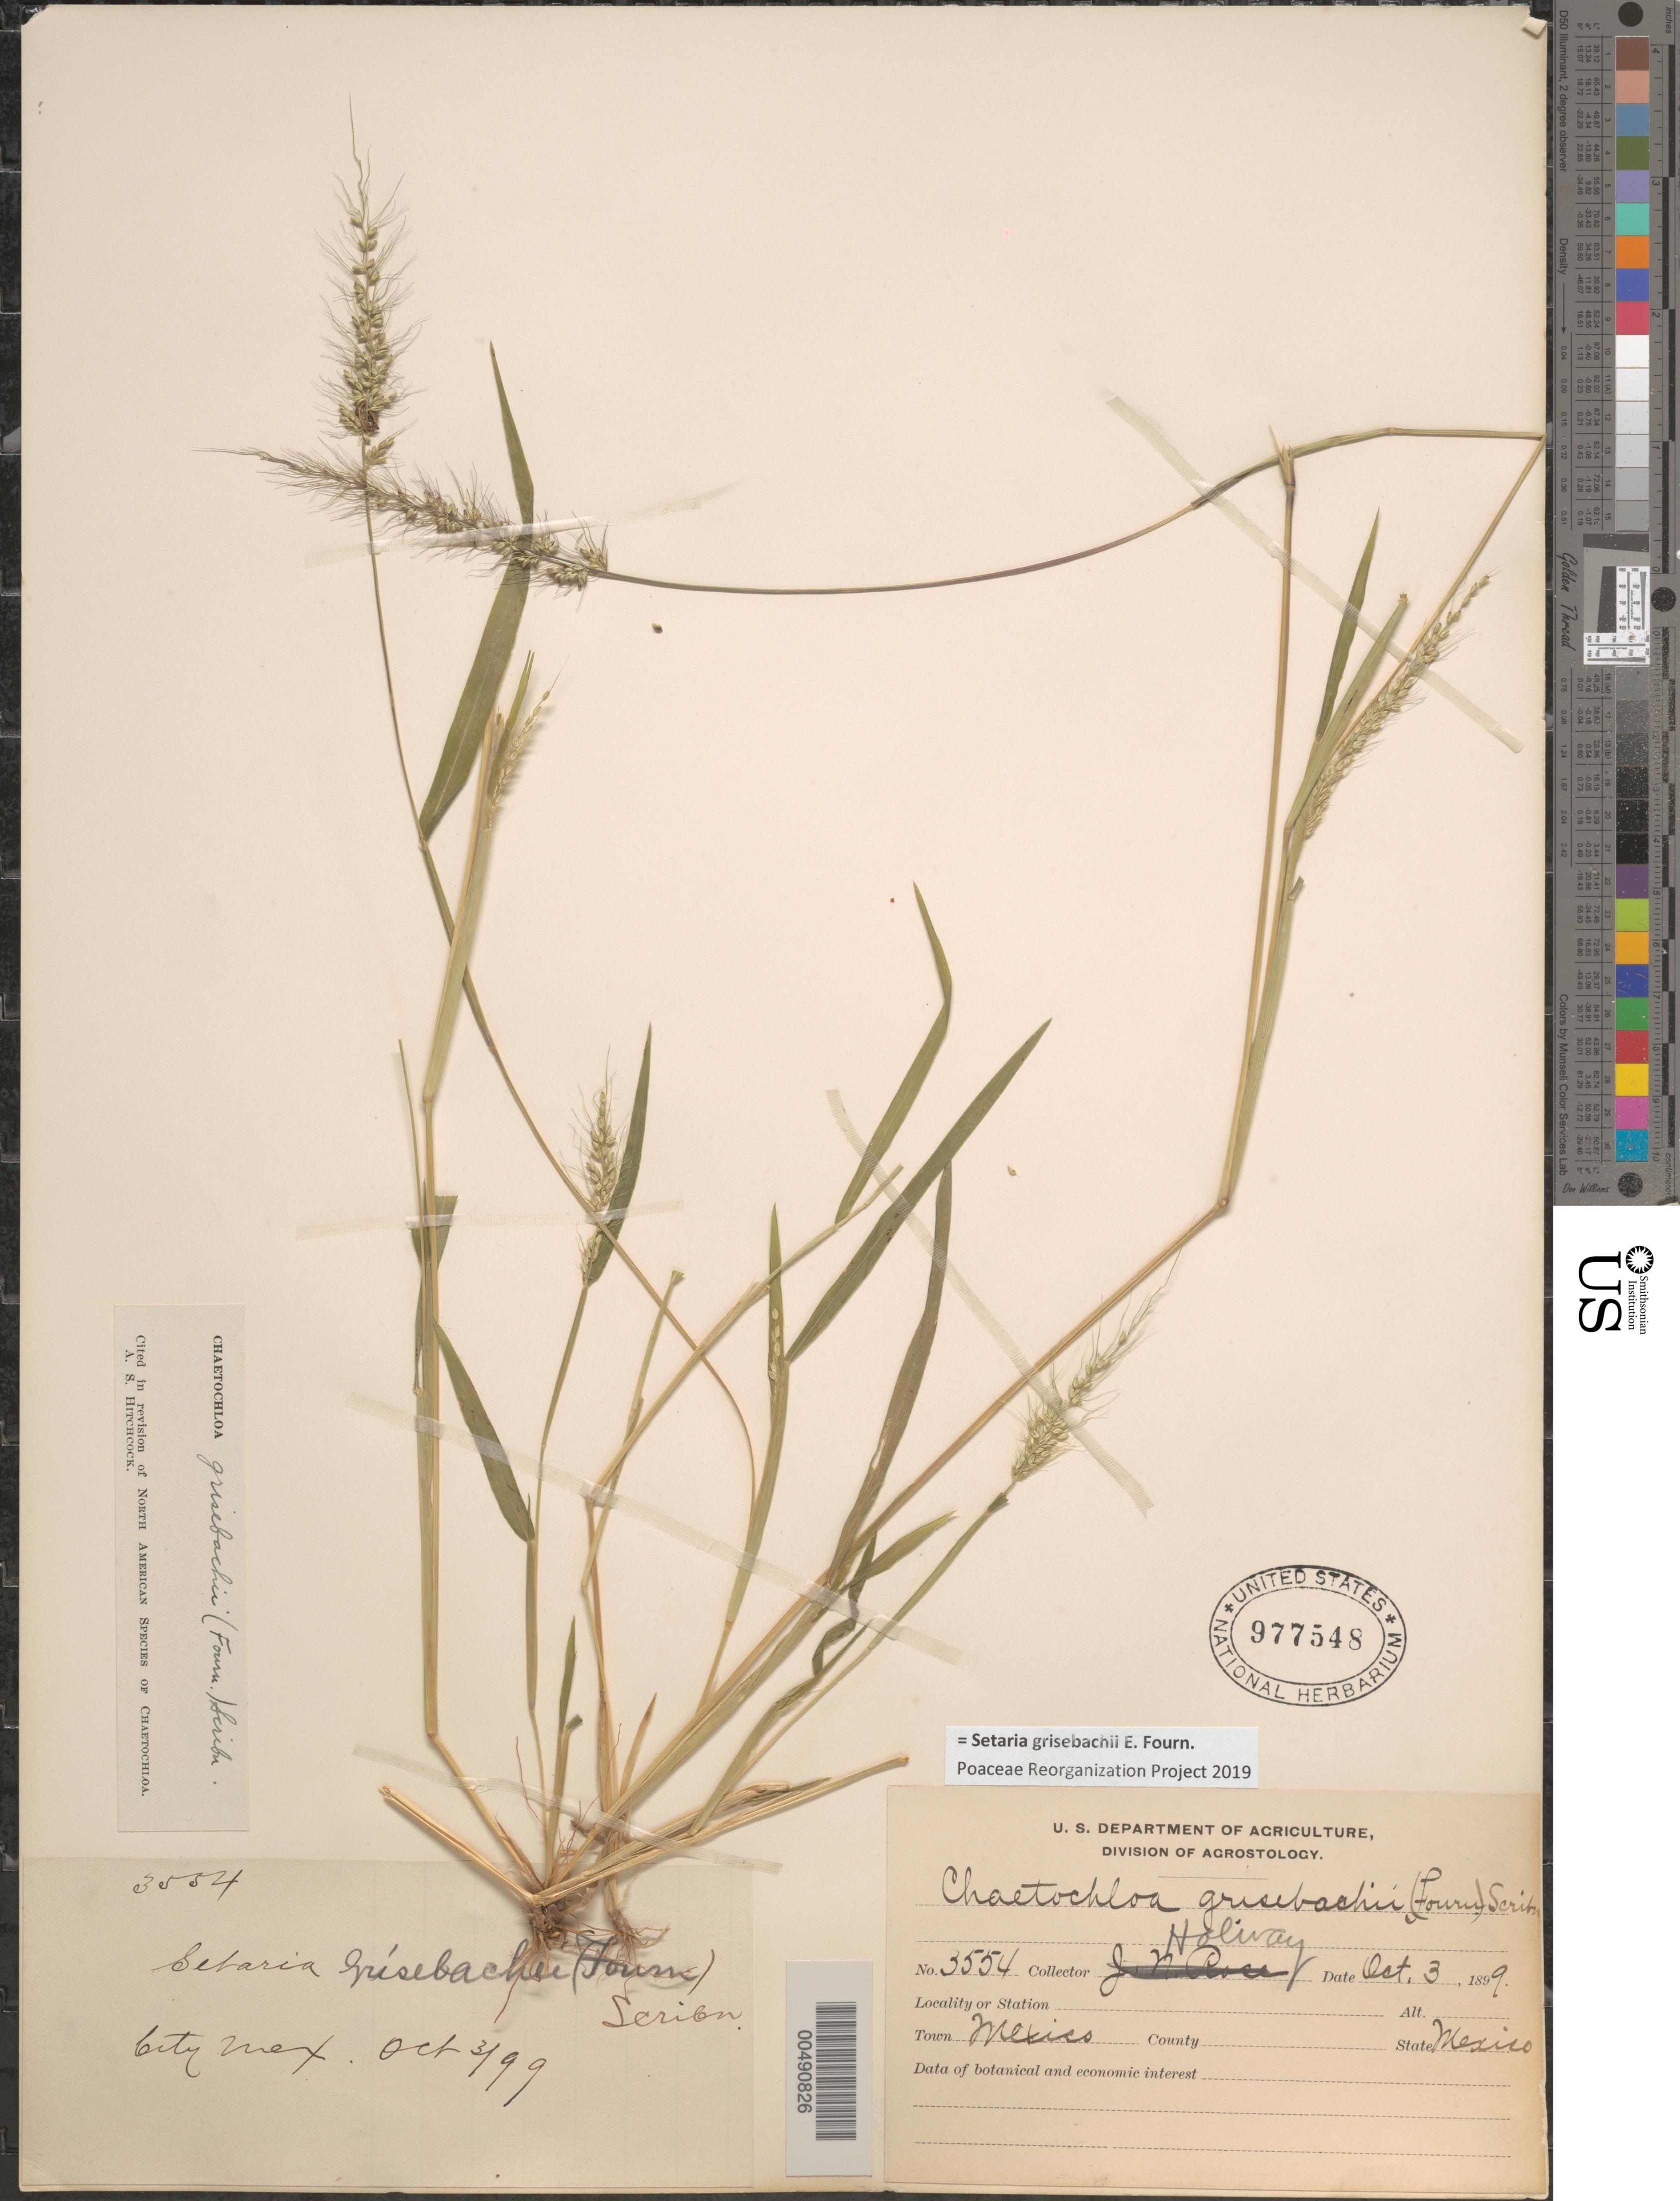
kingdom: Plantae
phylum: Tracheophyta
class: Liliopsida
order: Poales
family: Poaceae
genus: Setaria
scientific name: Setaria grisebachii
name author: E. Fourn.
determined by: Poaceae Reorganization Project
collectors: -- Holway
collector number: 3554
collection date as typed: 3 Oct 1899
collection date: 1899-10-03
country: Mexico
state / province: Distrito Federal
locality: Mexico City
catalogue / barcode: US 977548